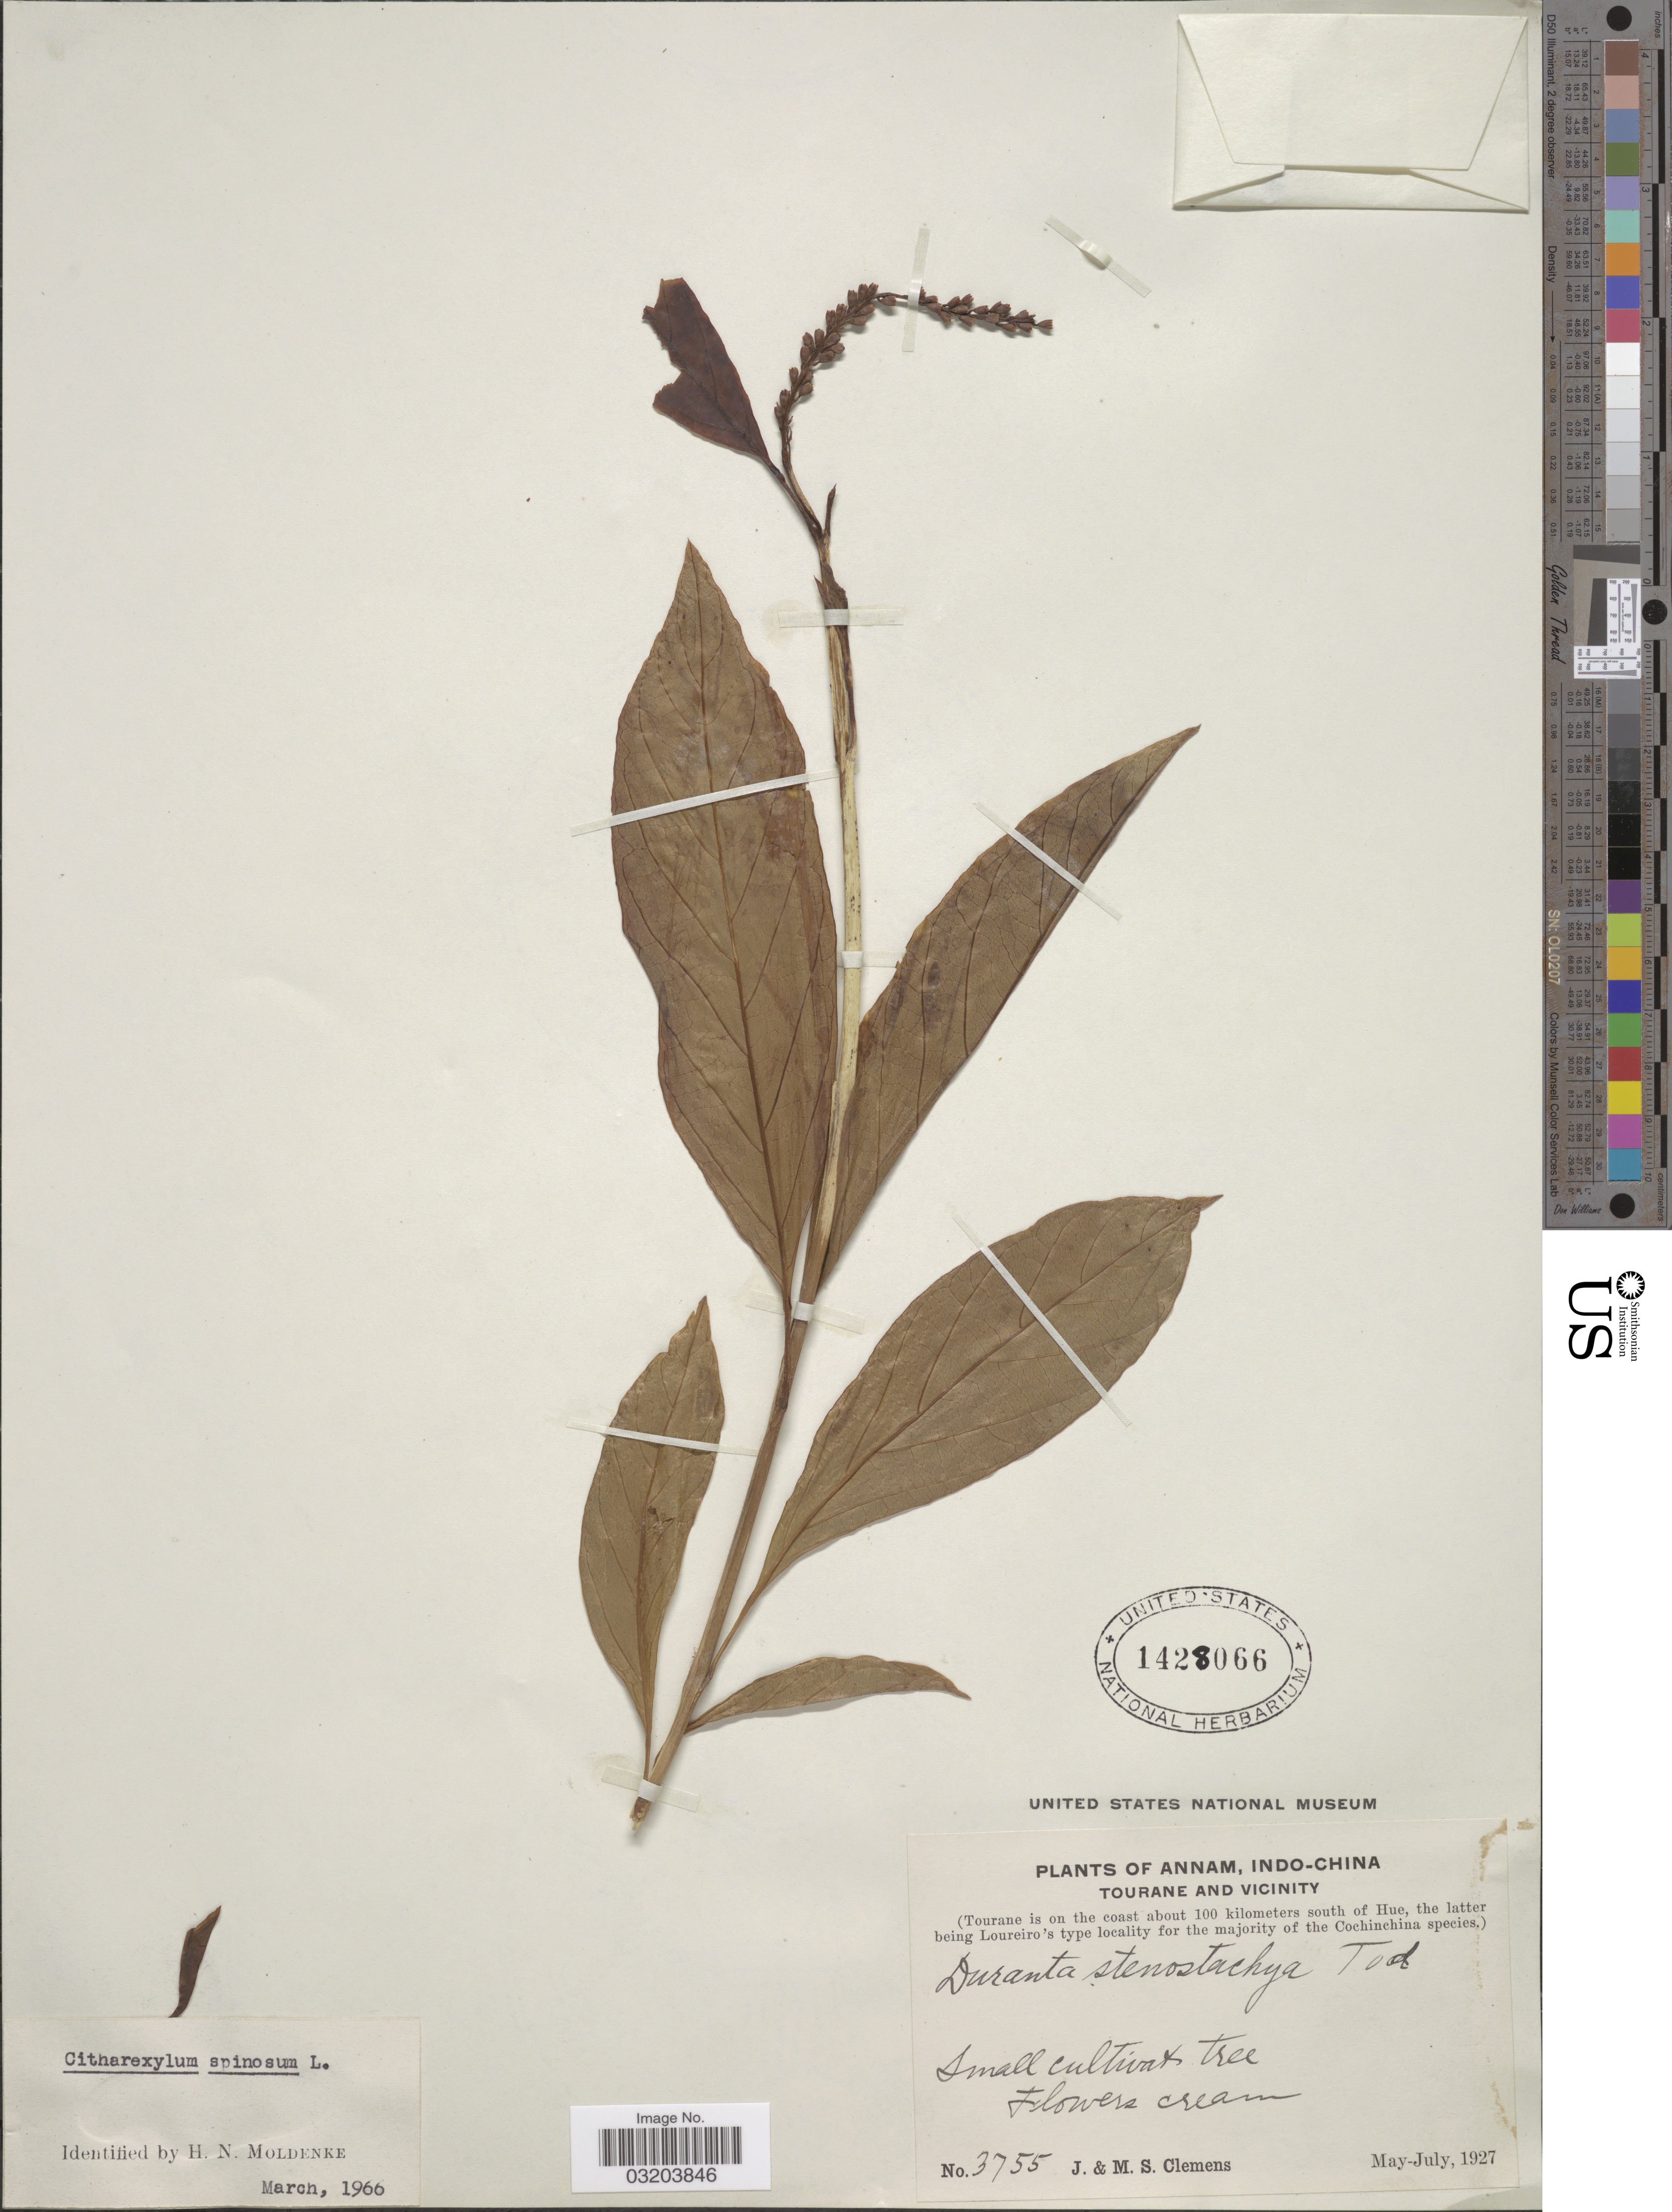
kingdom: Plantae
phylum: Tracheophyta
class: Magnoliopsida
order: Lamiales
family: Verbenaceae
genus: Citharexylum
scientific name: Citharexylum spinosum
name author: L.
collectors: J. Clemens & M. S. Clemens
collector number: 3755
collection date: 1927-05/1927-07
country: Vietnam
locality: Annam, Indo-China. Tourane and vicinity. Tourane is on the coast about 100 kilometers south of Hue.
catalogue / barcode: US 1428066